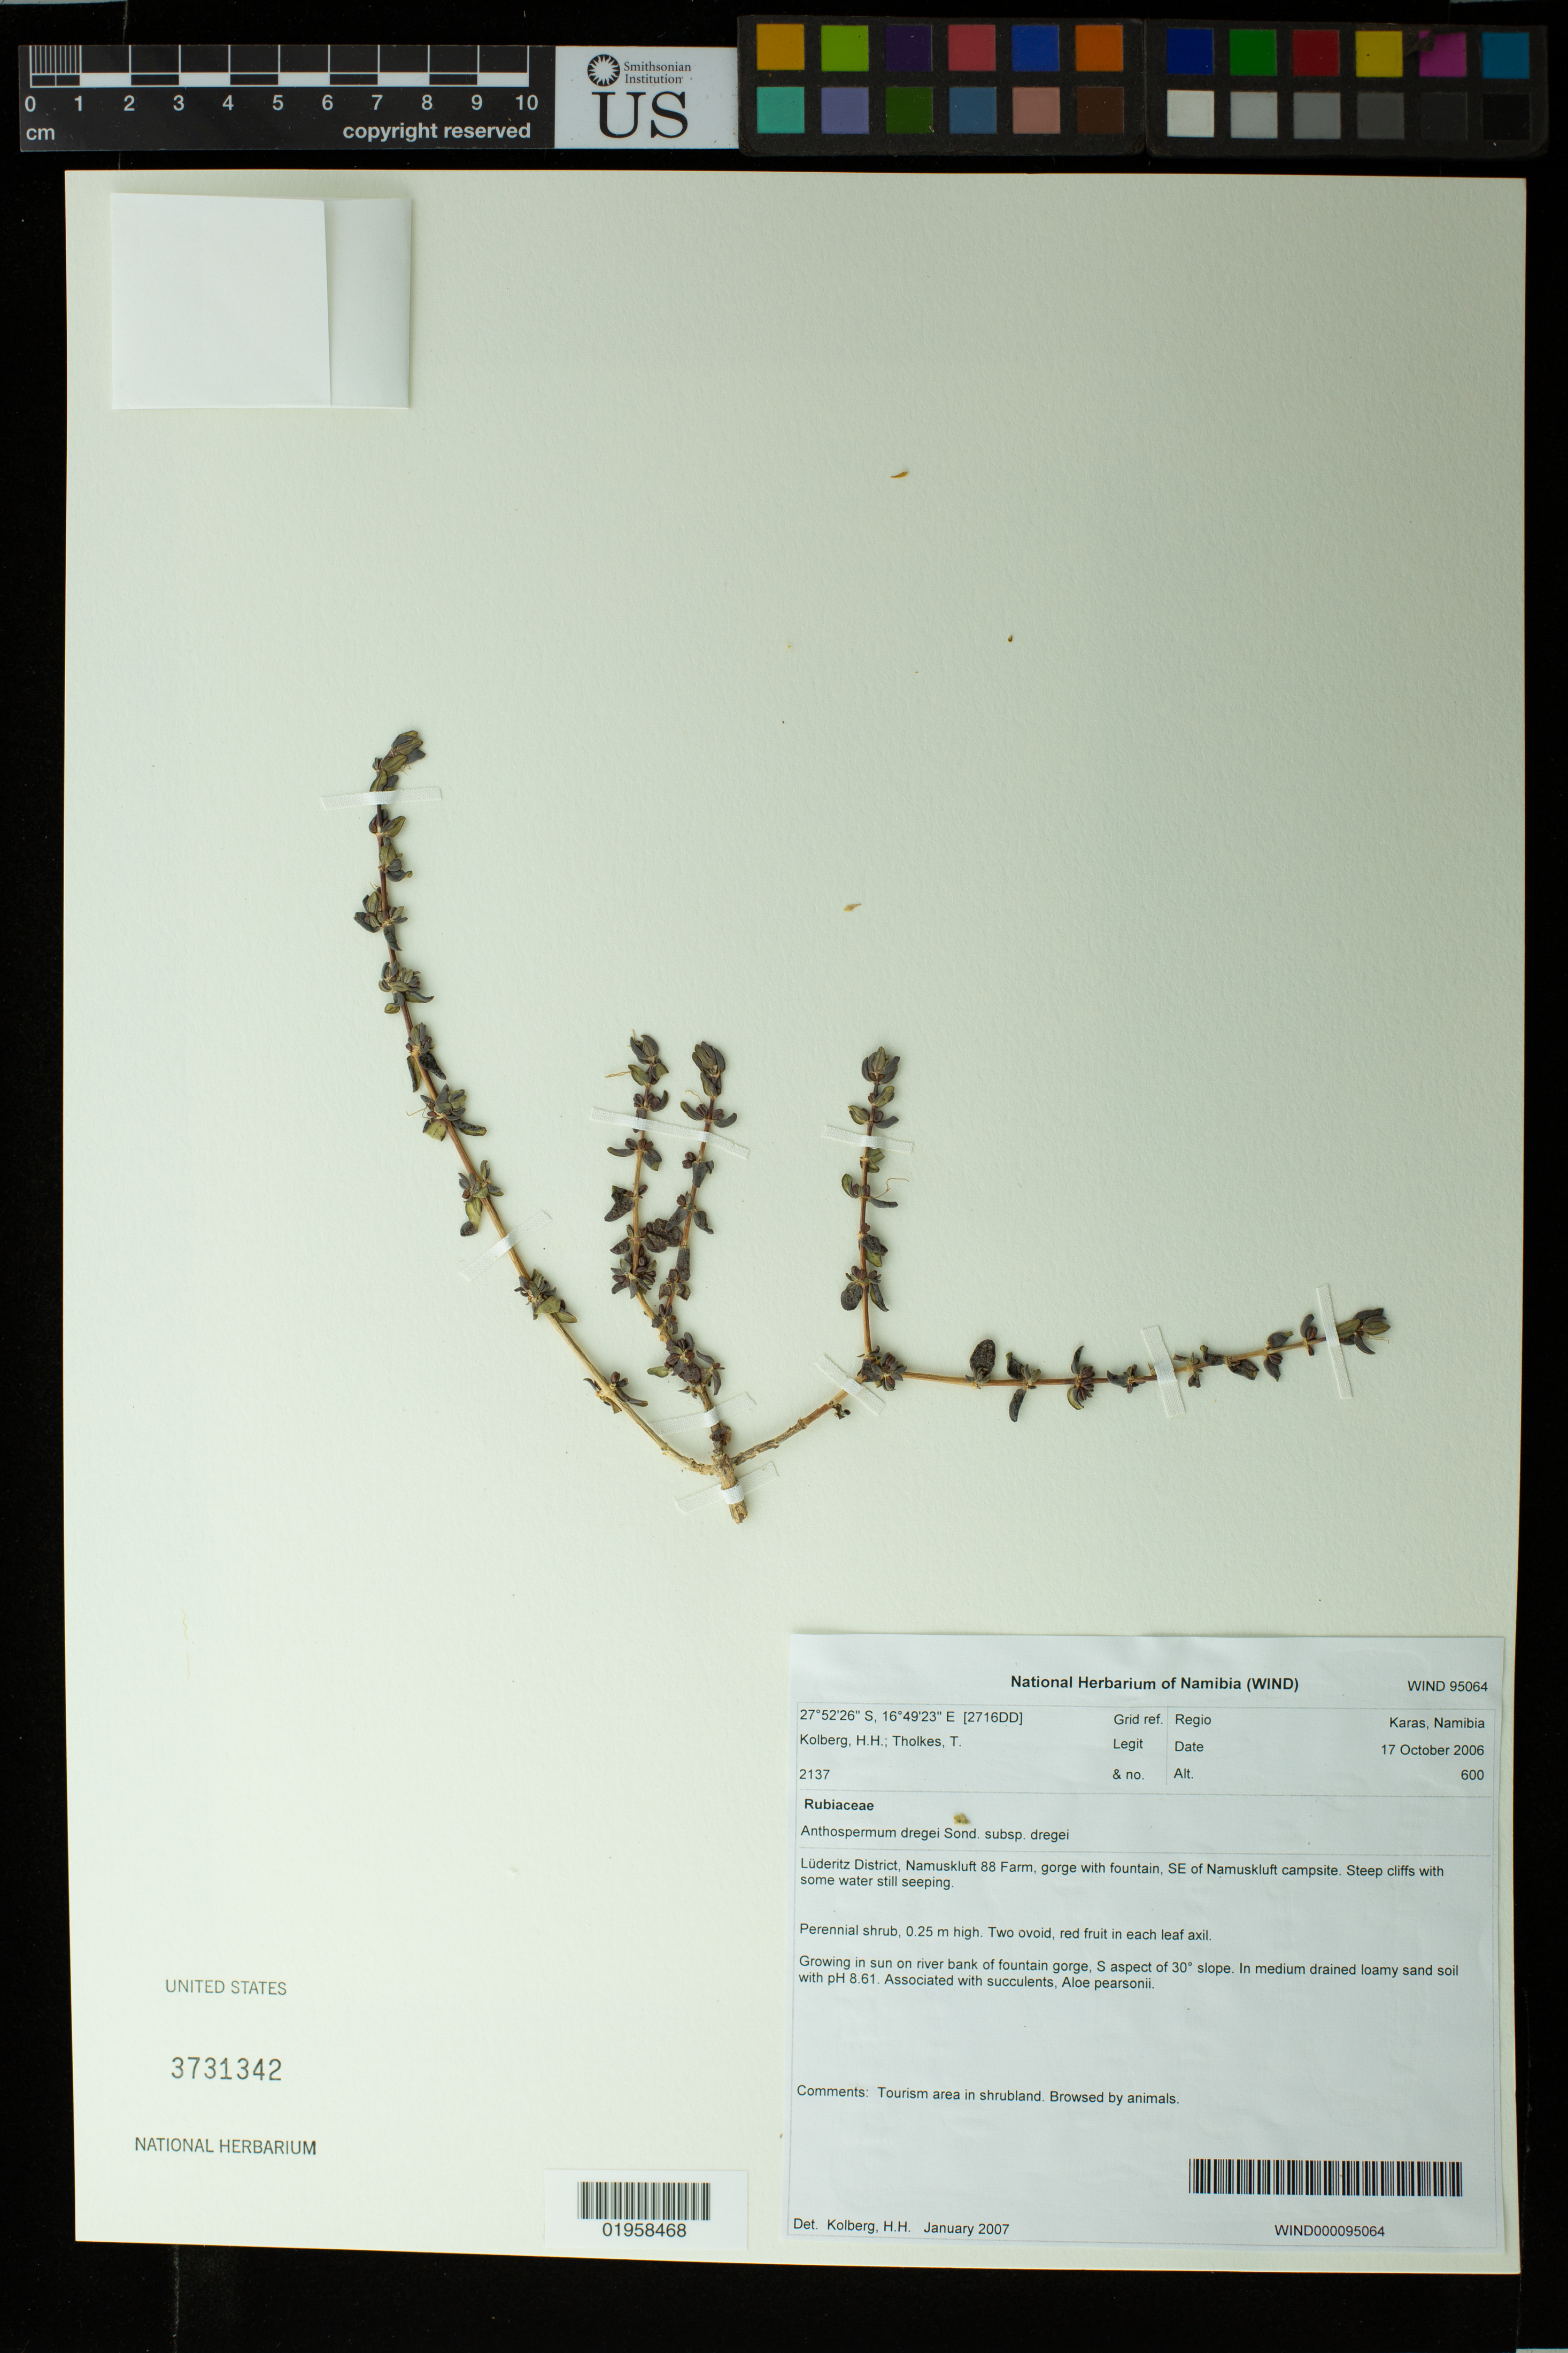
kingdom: Plantae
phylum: Tracheophyta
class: Magnoliopsida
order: Gentianales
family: Rubiaceae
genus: Anthospermum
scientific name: Anthospermum dregei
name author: O.G. Sond.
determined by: Kolberg, H. H.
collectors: H. H. Kolberg & T. Tholkes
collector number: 2137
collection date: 2006-10-17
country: Namibia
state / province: Karas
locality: Lüderitz District. Namuskluft 88 Farm, SE of Namuskluft campsite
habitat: Steep cliffs with some water still seeping. Growing in sun on river bank of fountain gorge, S aspect of 30° slope. In medium drained loamy sand soil with pH 8.61. Associated with succulents, Aloe pearsonii. Tourism area in shrubland. Browsed by animals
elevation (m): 600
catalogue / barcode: US 3731342